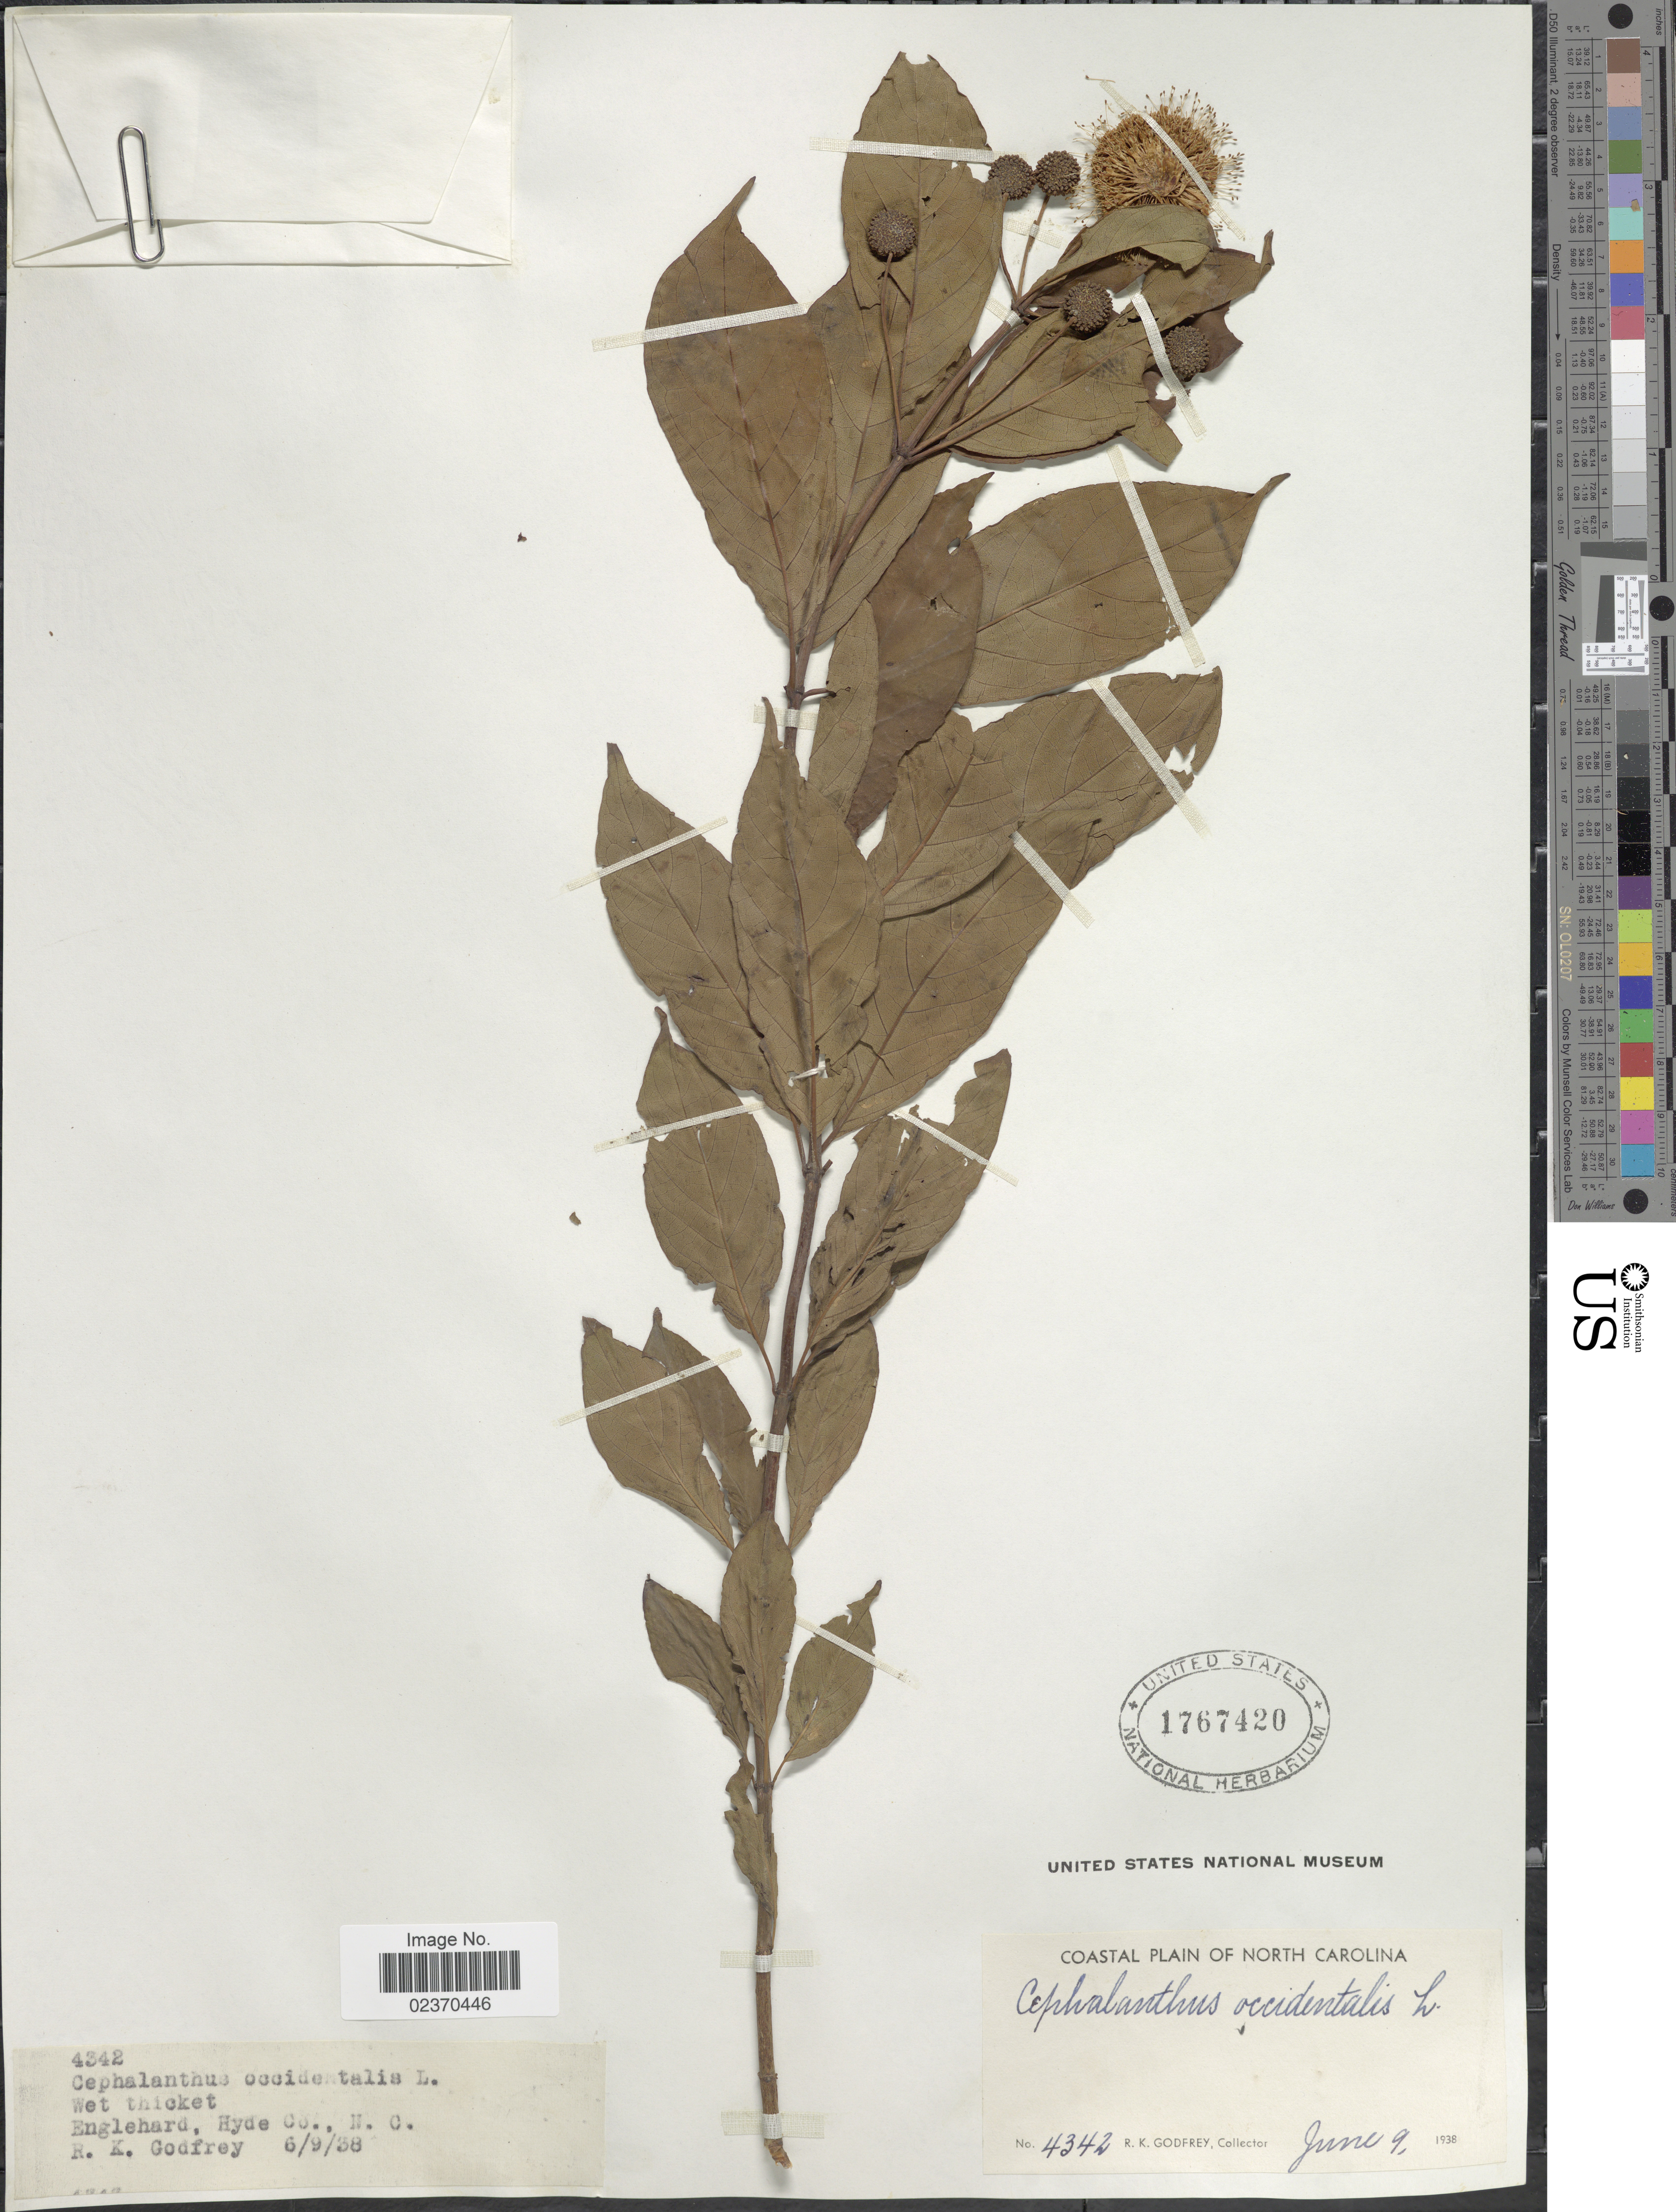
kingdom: Plantae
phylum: Tracheophyta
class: Magnoliopsida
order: Gentianales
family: Rubiaceae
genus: Cephalanthus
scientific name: Cephalanthus occidentalis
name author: L.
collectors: R. K. Godfrey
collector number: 4342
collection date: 1938-06-09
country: United States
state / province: North Carolina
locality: Coastal Plain of North Carolina. Englehard, Hyde Co.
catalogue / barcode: US 1767420